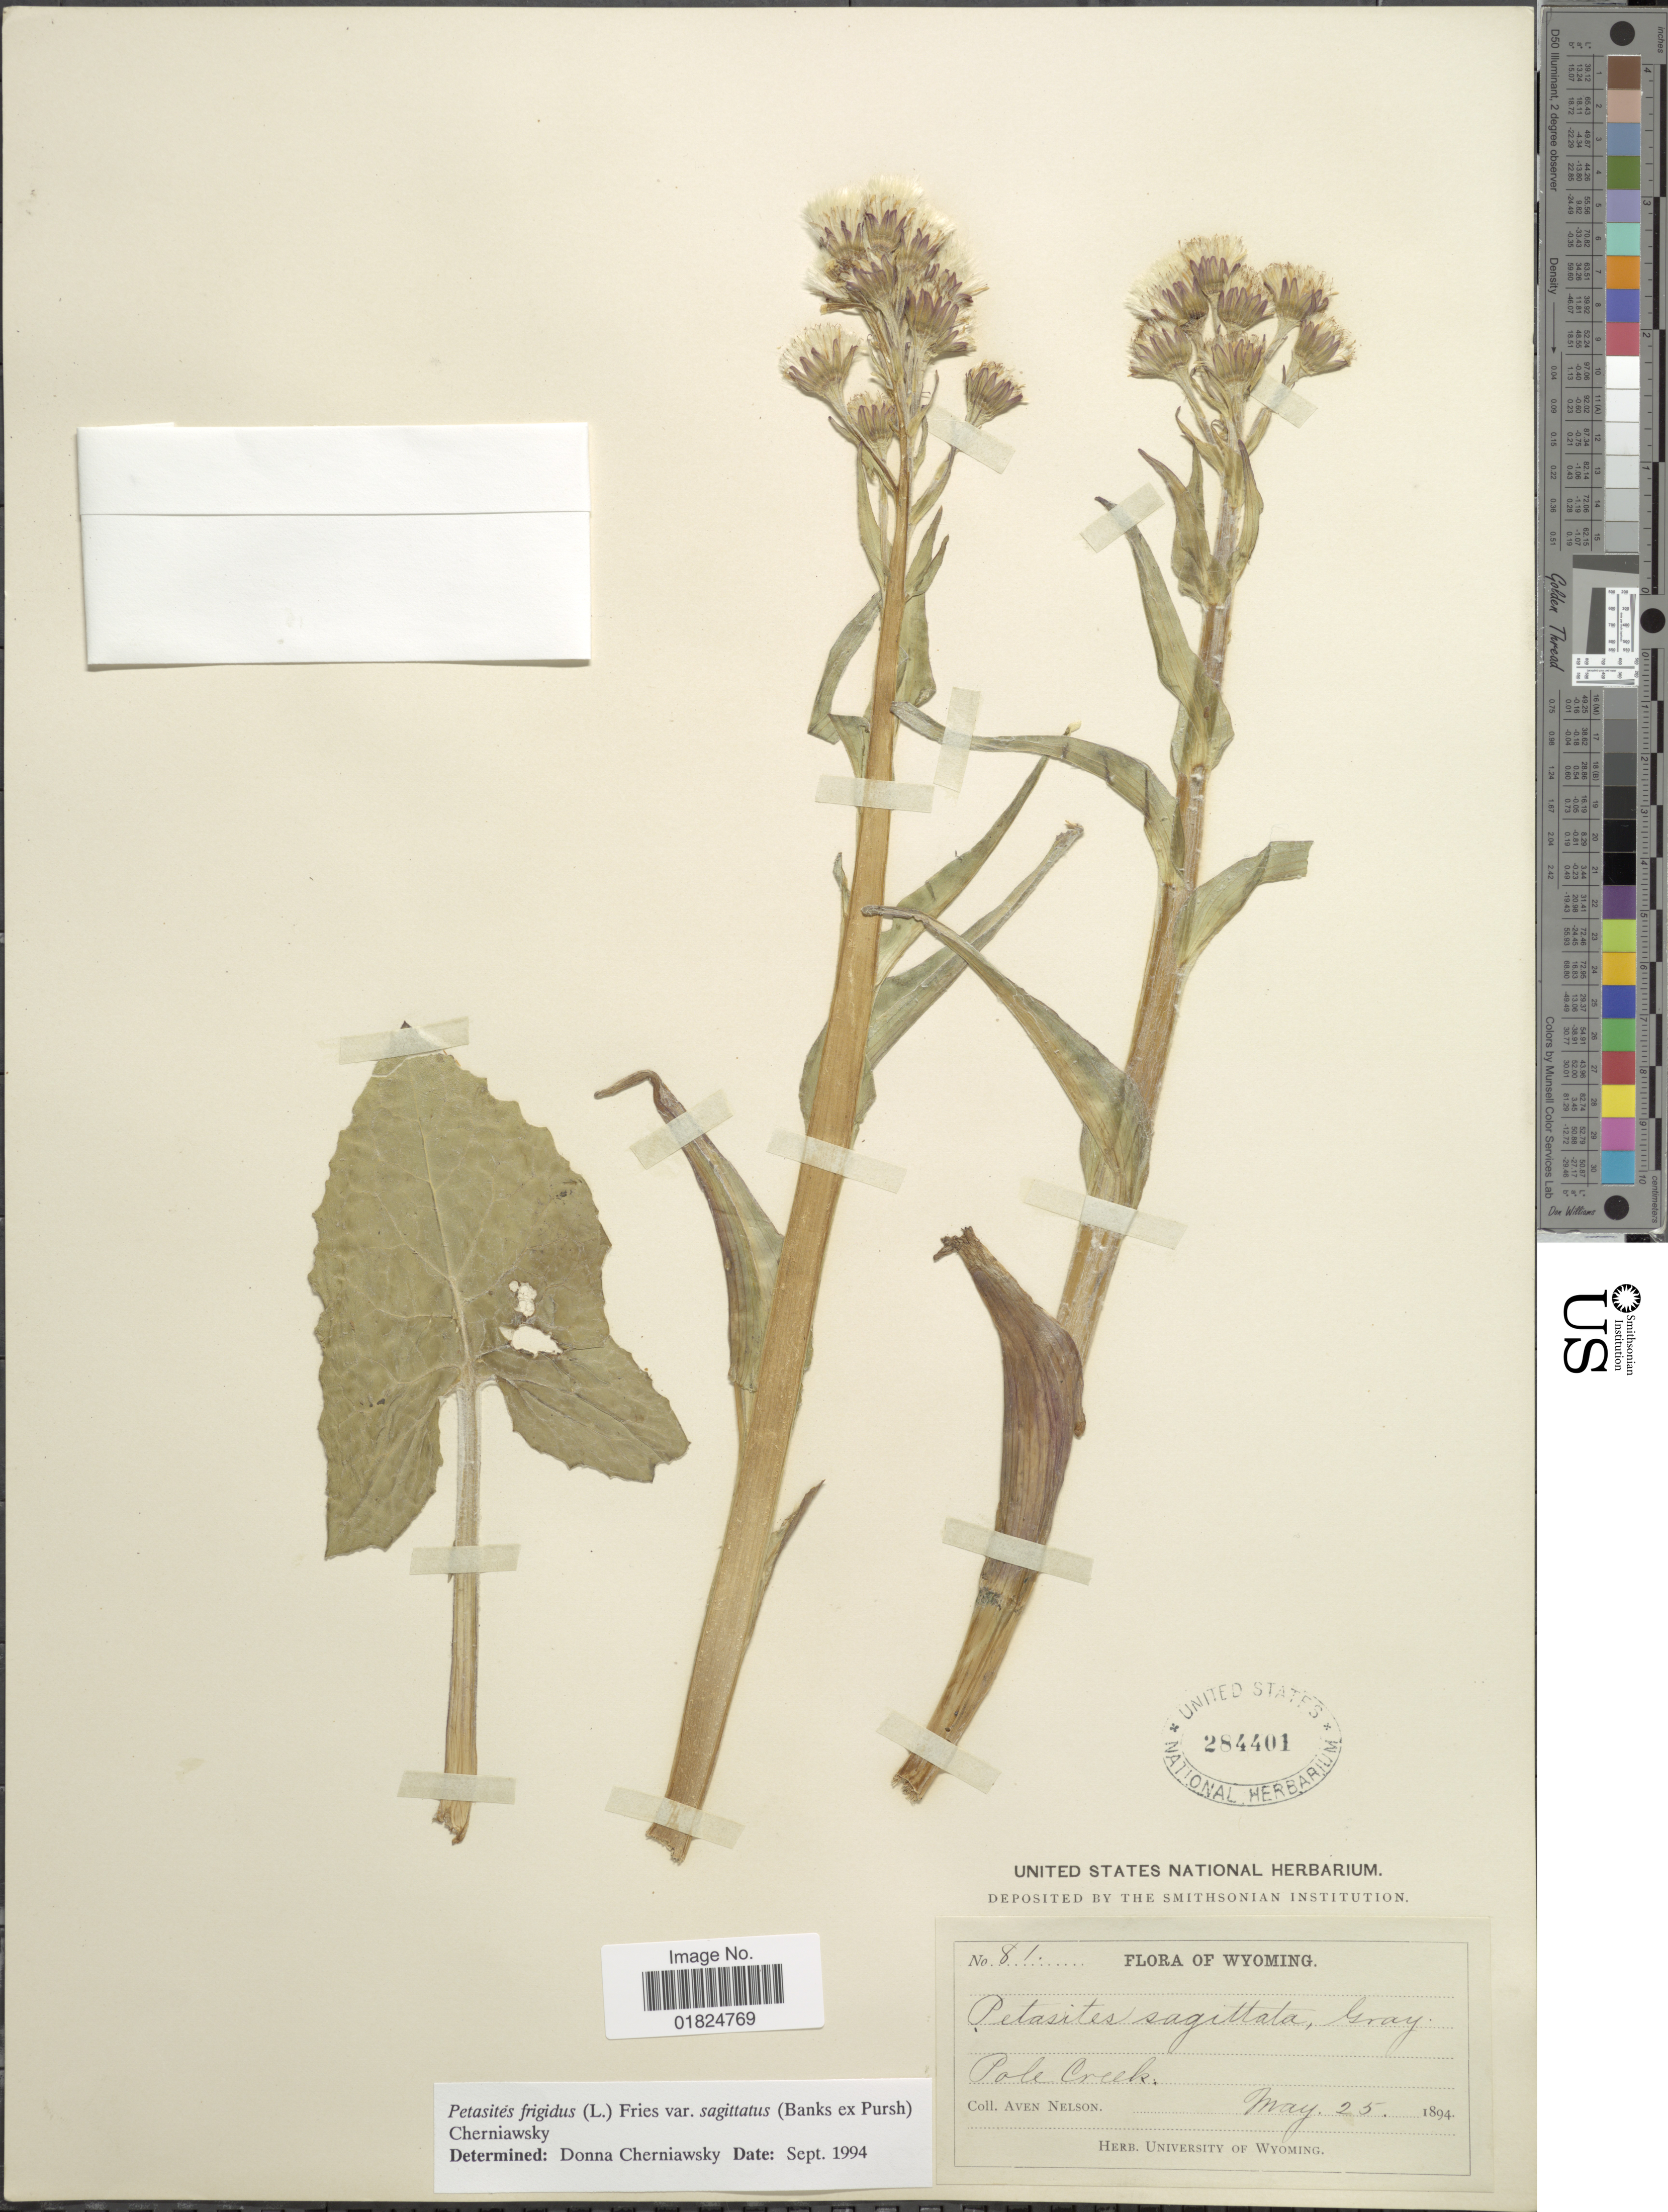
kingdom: Plantae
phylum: Tracheophyta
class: Magnoliopsida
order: Asterales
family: Asteraceae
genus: Petasites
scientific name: Petasites frigidus var. sagittatus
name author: (Banks ex Pursh) Cherniawsky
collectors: A. Nelson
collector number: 81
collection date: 1894-05-25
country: United States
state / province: Wyoming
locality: Wyoming. Pole Creek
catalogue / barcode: US 284401